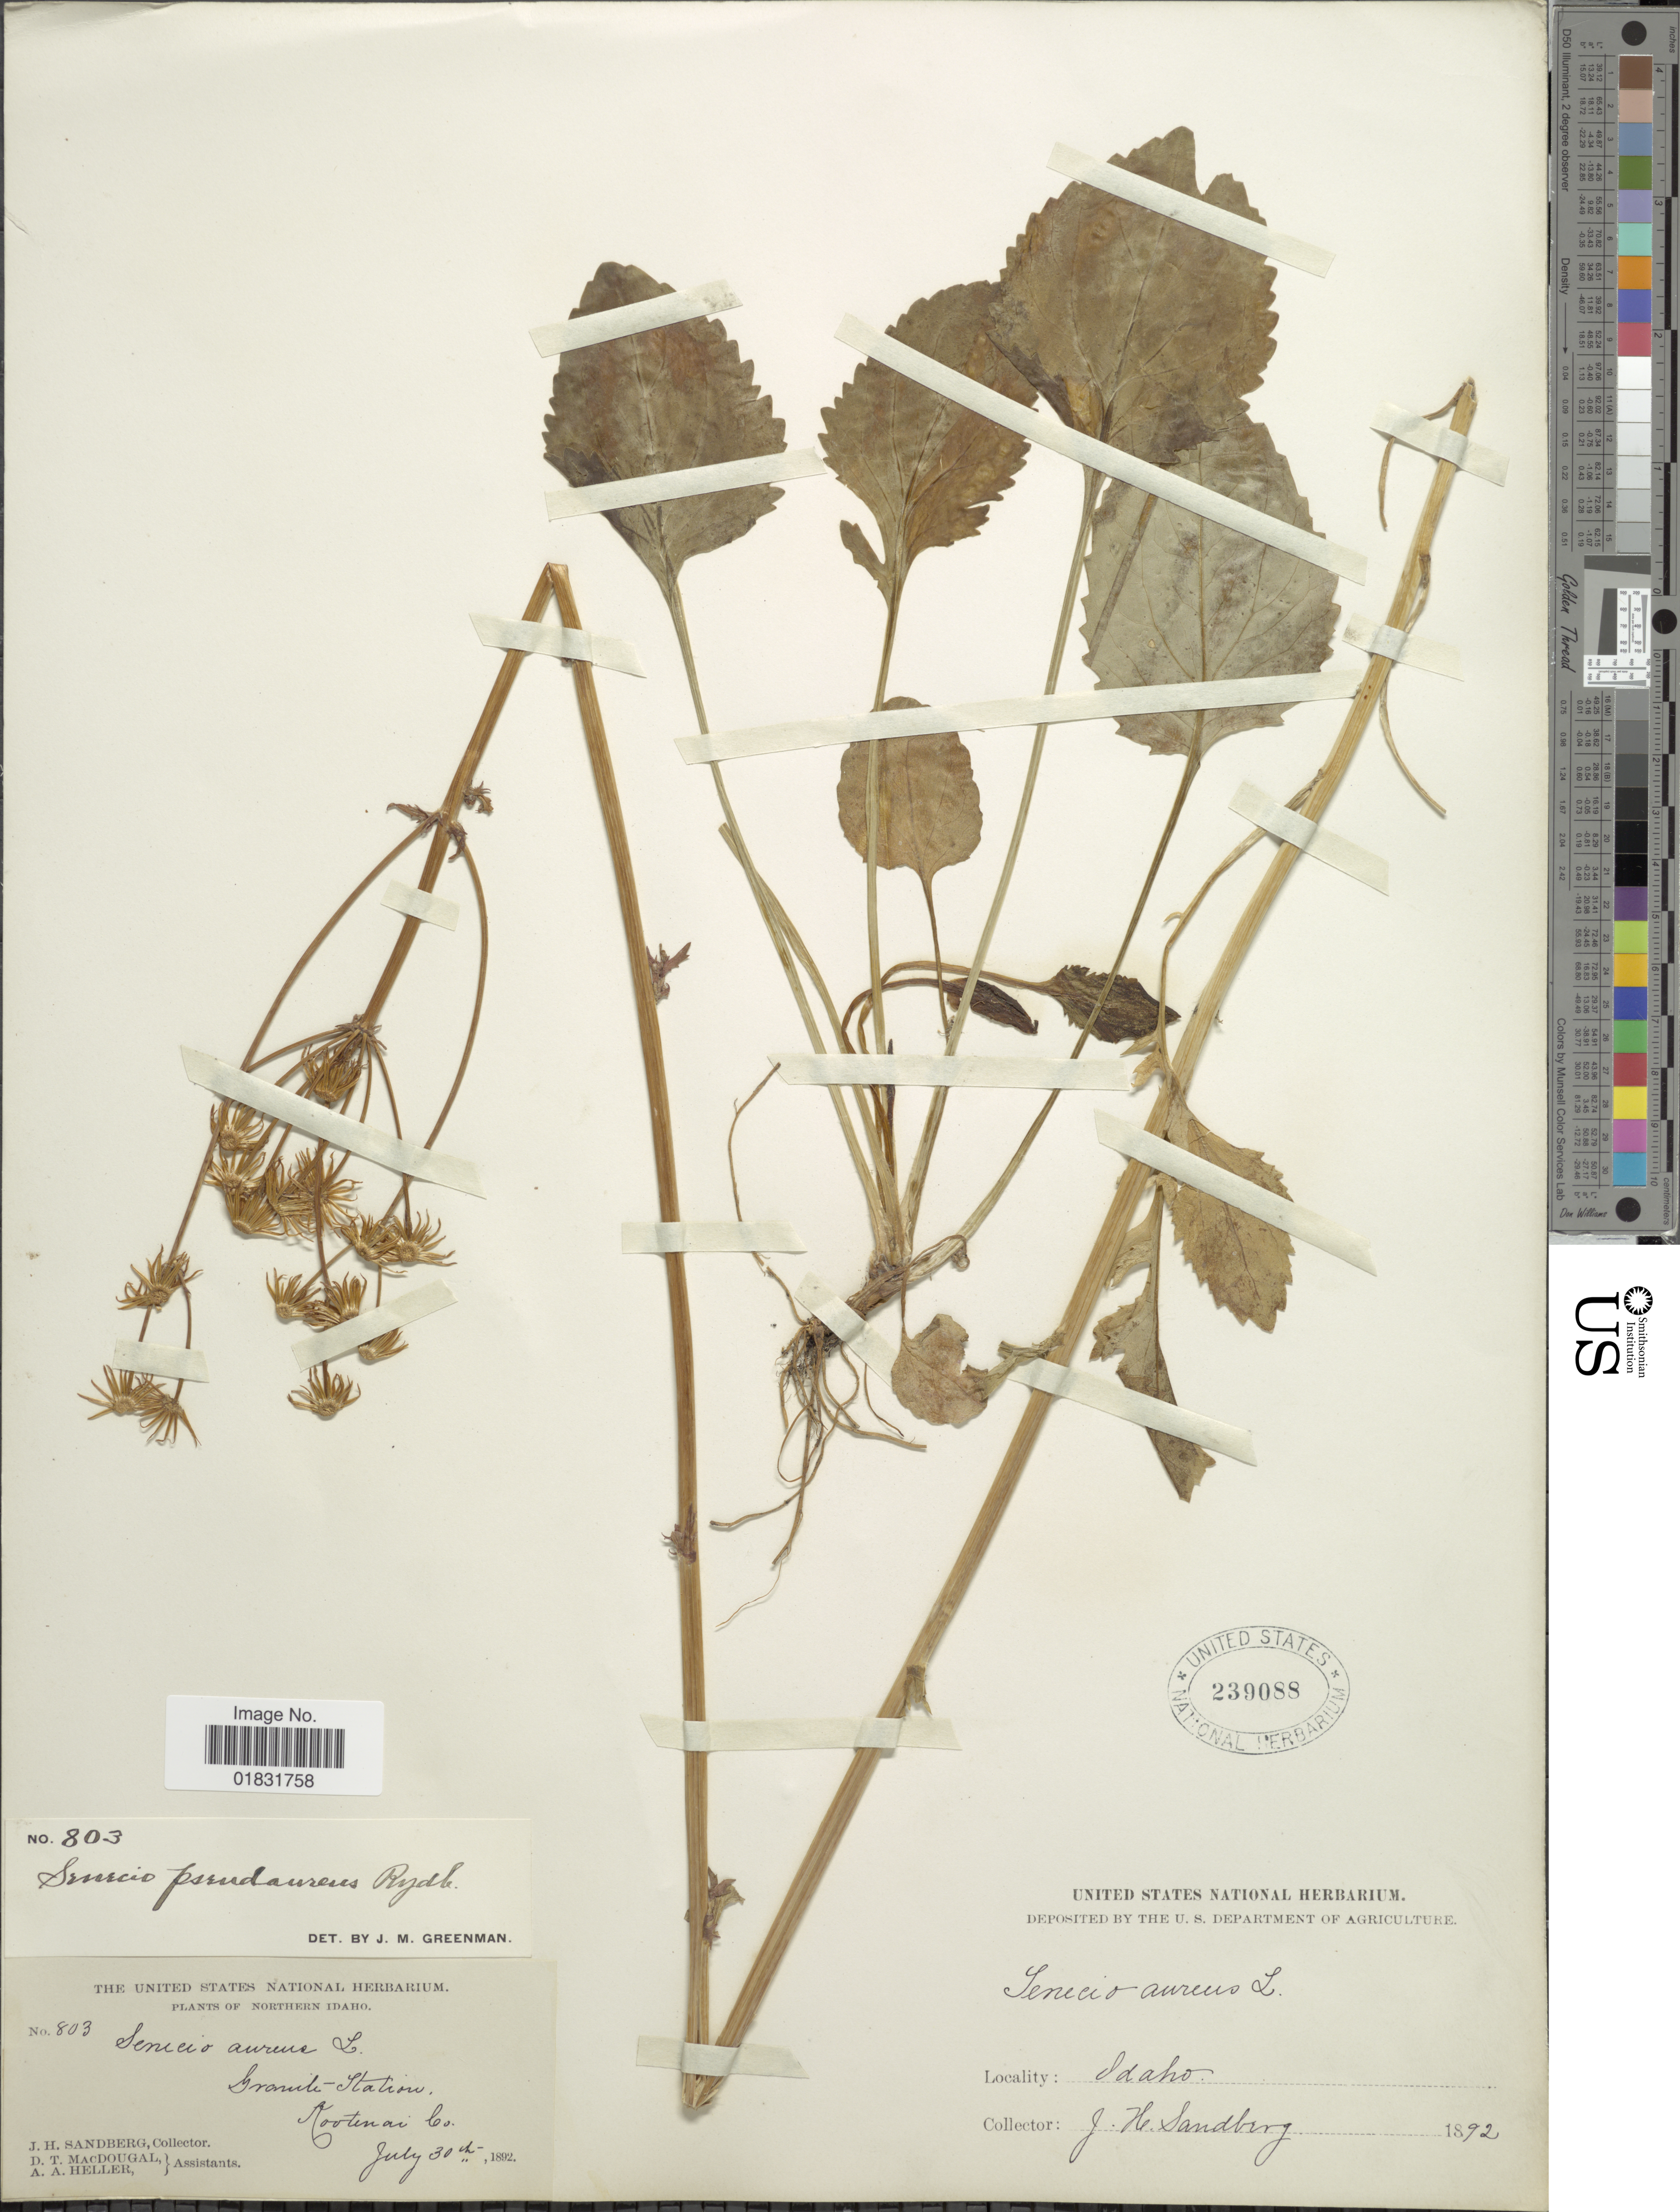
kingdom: Plantae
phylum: Tracheophyta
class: Magnoliopsida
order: Asterales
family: Asteraceae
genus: Packera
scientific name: Packera pseudaurea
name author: (Rydb.) W.A. Weber & Á. Löve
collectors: J. H. Sandberg, D. T. MacDougal & A. A. Heller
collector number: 803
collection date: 1892-07-30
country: United States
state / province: Idaho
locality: Northern Idaho, Granite-Station, Kootenai Co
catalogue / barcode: US 239088